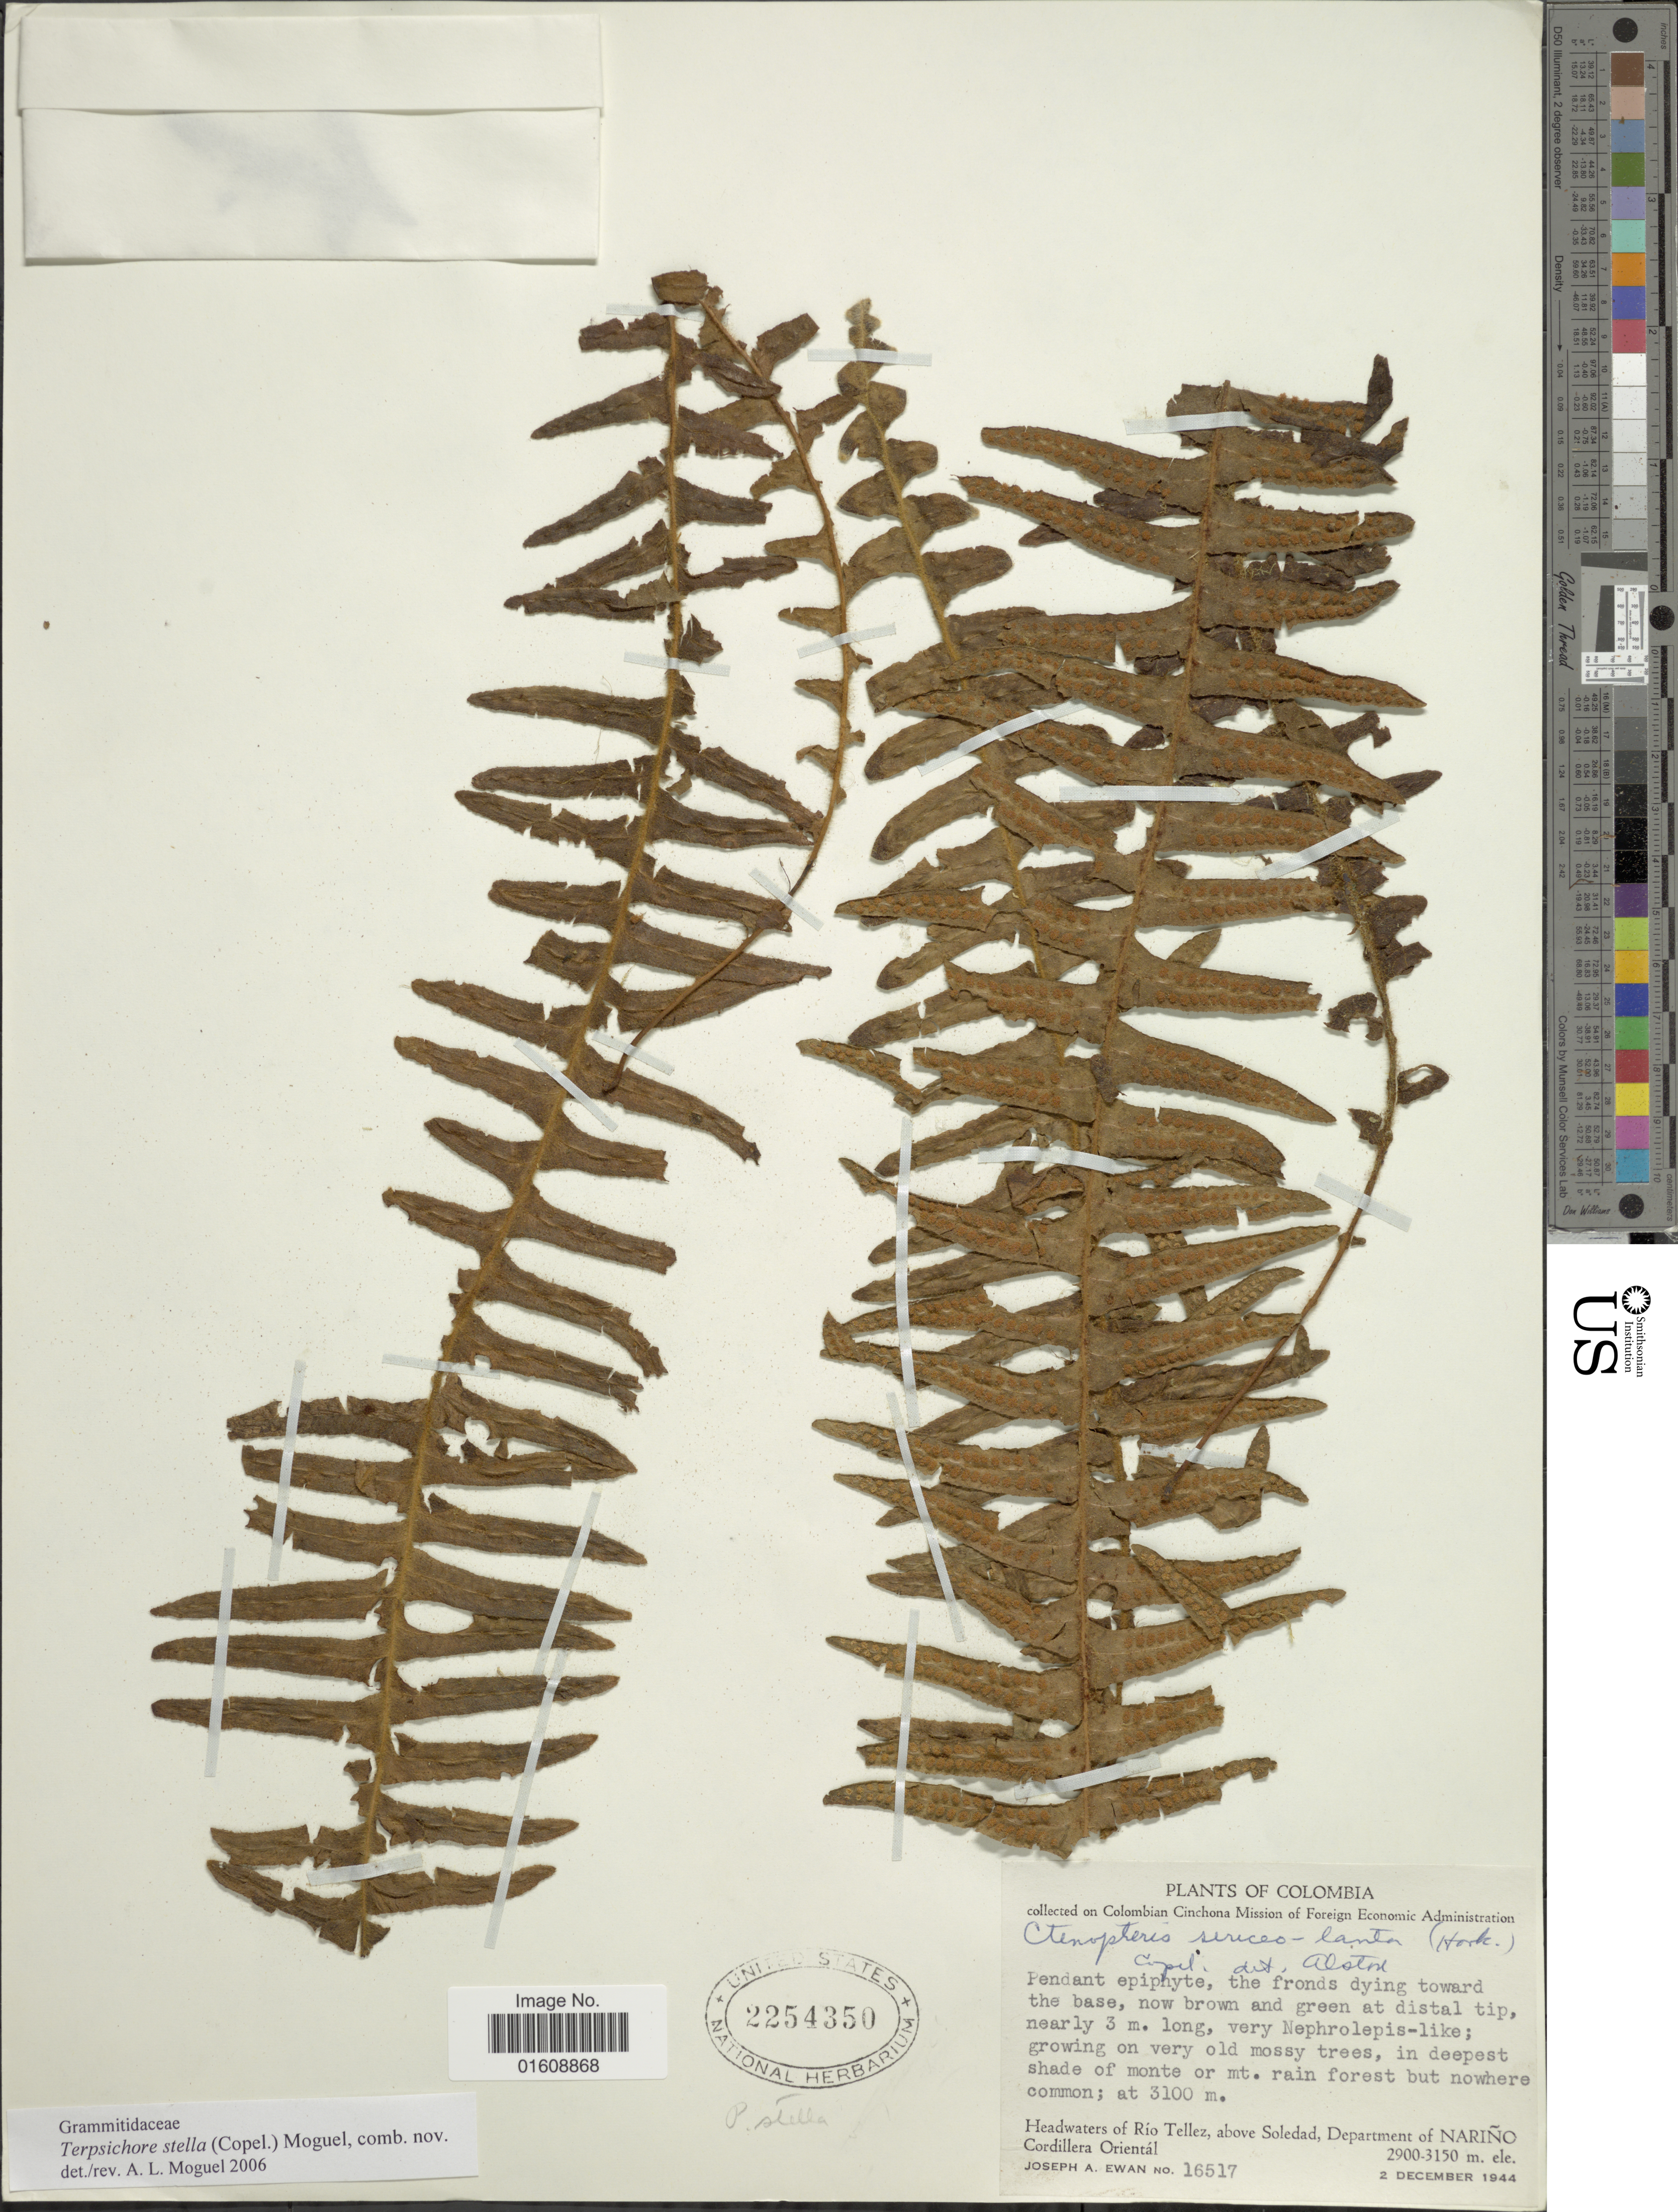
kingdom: Plantae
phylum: Tracheophyta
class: Polypodiopsida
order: Polypodiales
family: Polypodiaceae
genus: Alansmia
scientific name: Alansmia stella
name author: (Copel.) Moguel & M. Kessler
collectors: J. A. Ewan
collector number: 16517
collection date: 1944-12-02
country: Colombia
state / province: Nariño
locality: Headwaters of Río Tellez, above Soledad, Cordillera Orientál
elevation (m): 3100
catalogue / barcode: US 2254350